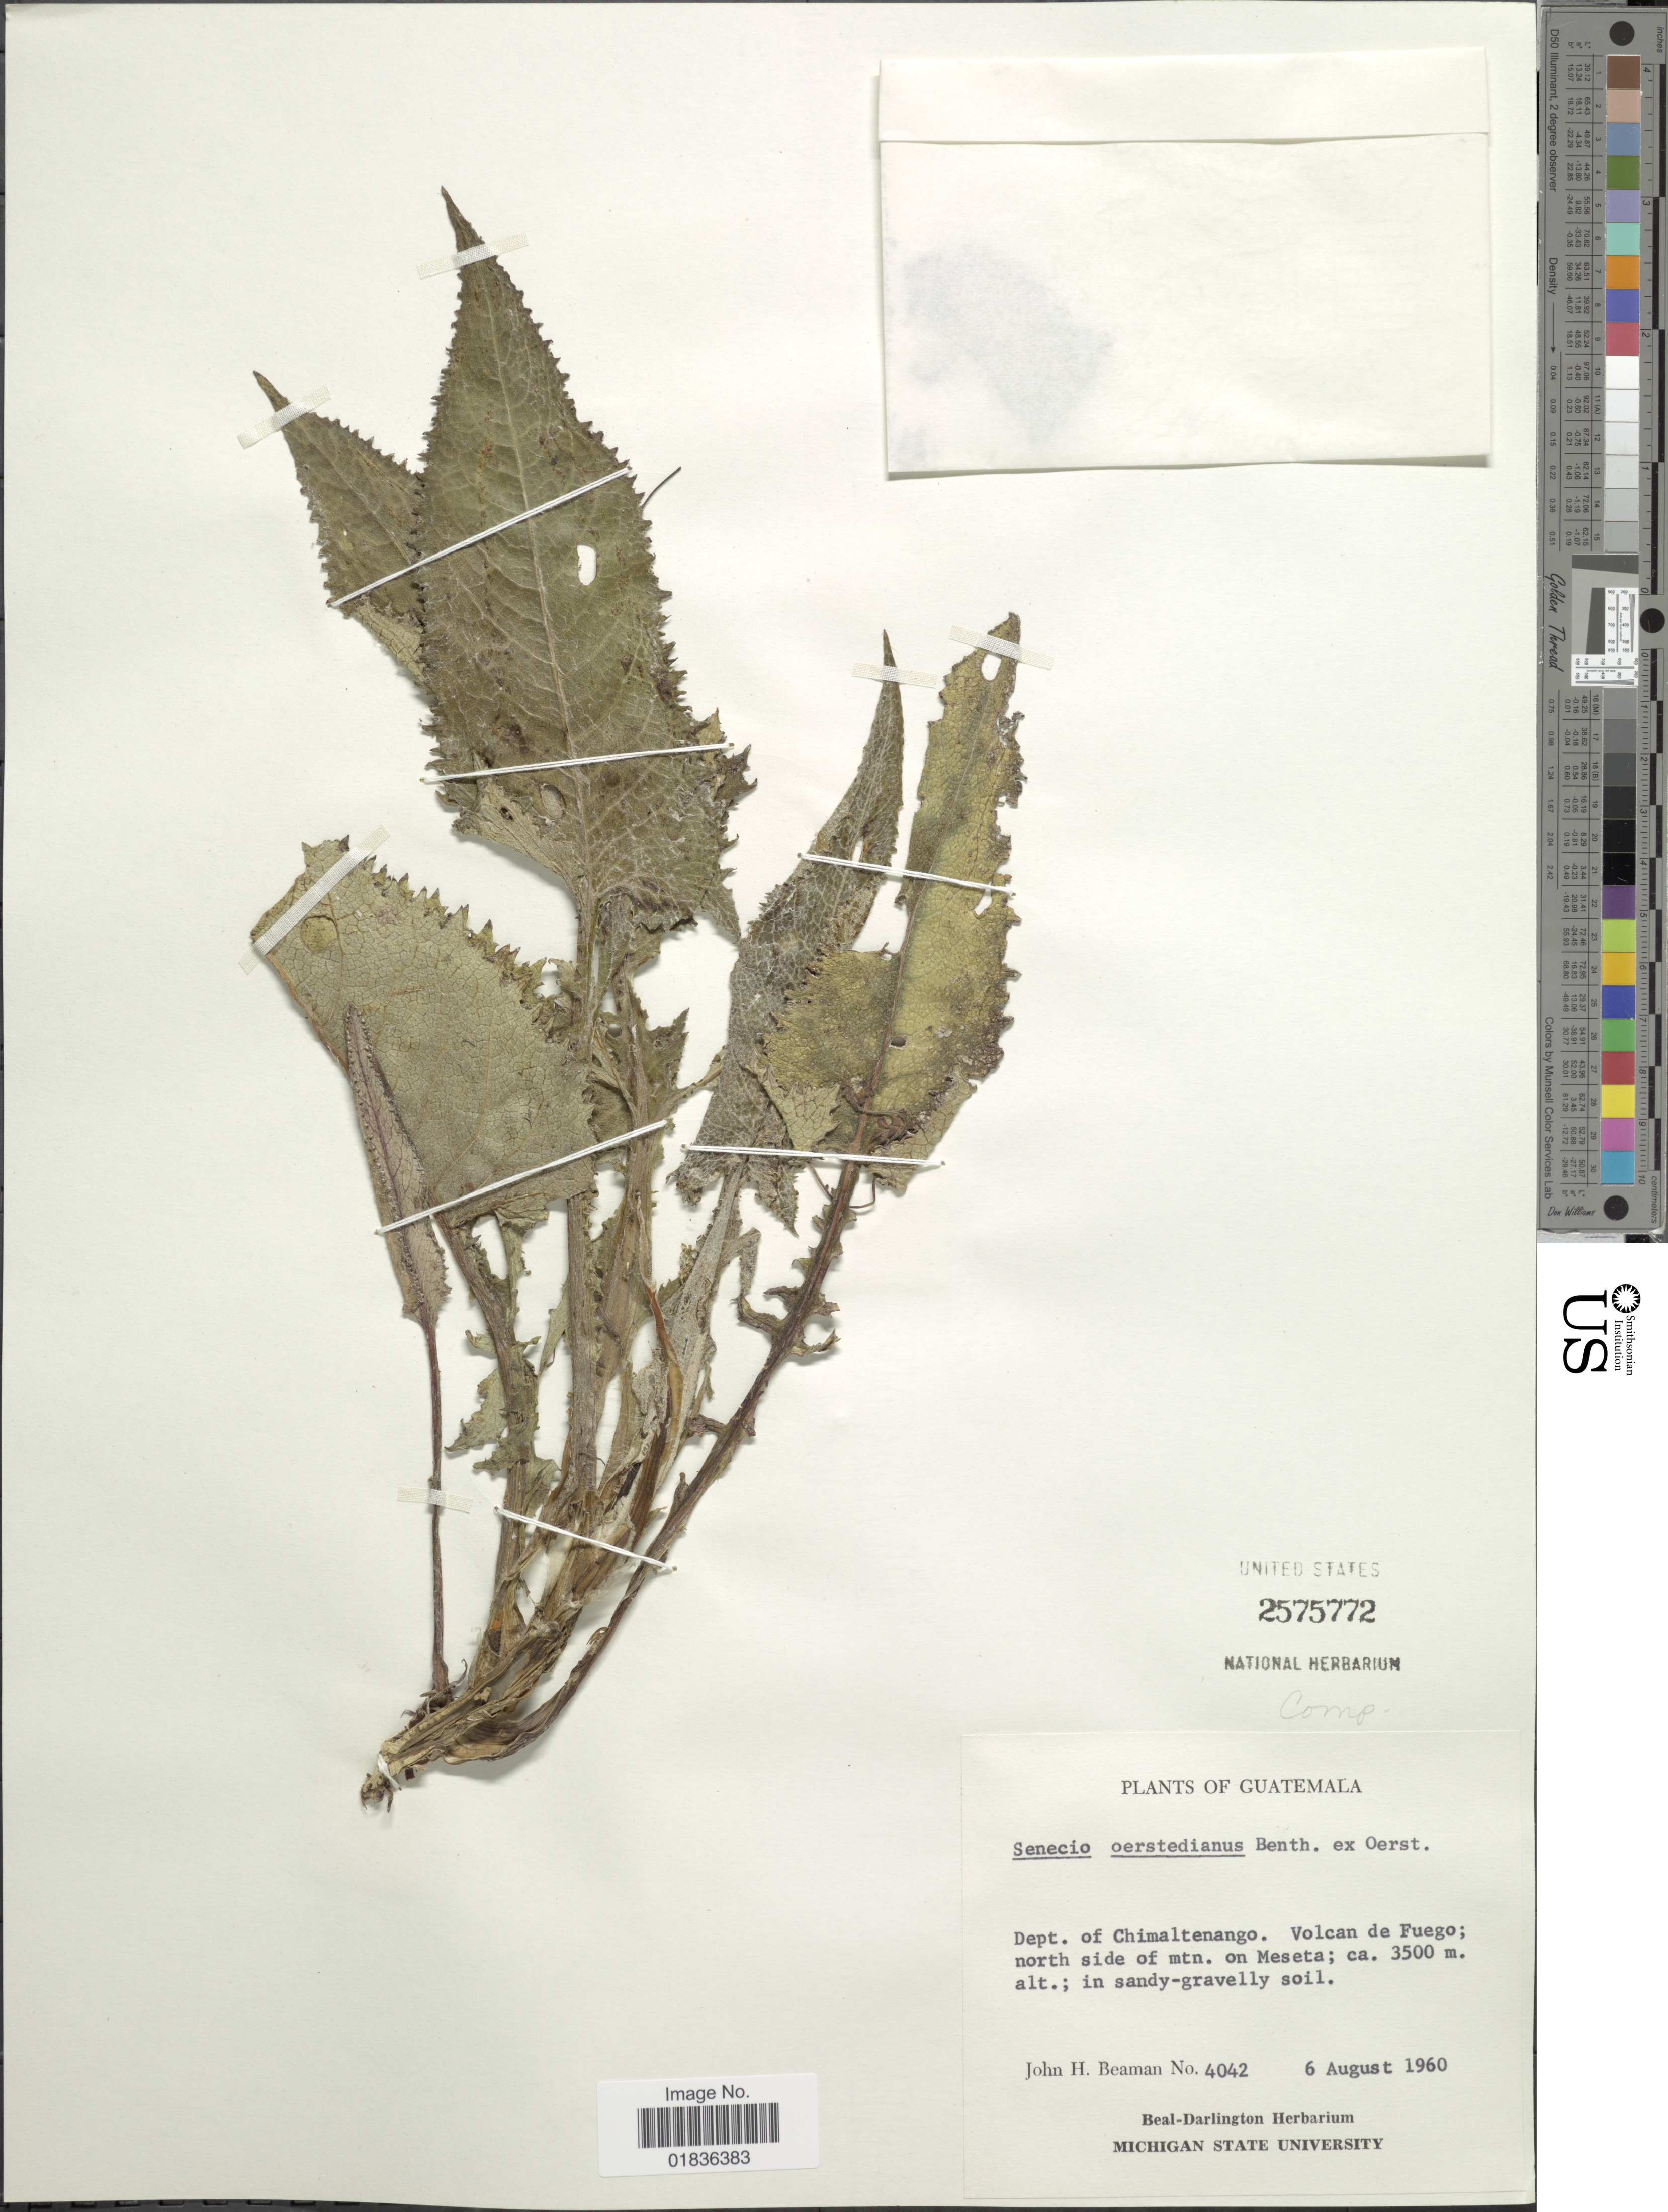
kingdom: Plantae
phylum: Tracheophyta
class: Magnoliopsida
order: Asterales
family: Asteraceae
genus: Senecio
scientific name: Senecio oerstedianus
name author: Benth.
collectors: J. H. Beaman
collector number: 4042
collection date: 1960-08-06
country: Guatemala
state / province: Chimaltenango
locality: Volcan de Fuego; north side of mtn. on Meseta.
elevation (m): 3500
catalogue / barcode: US 2575772